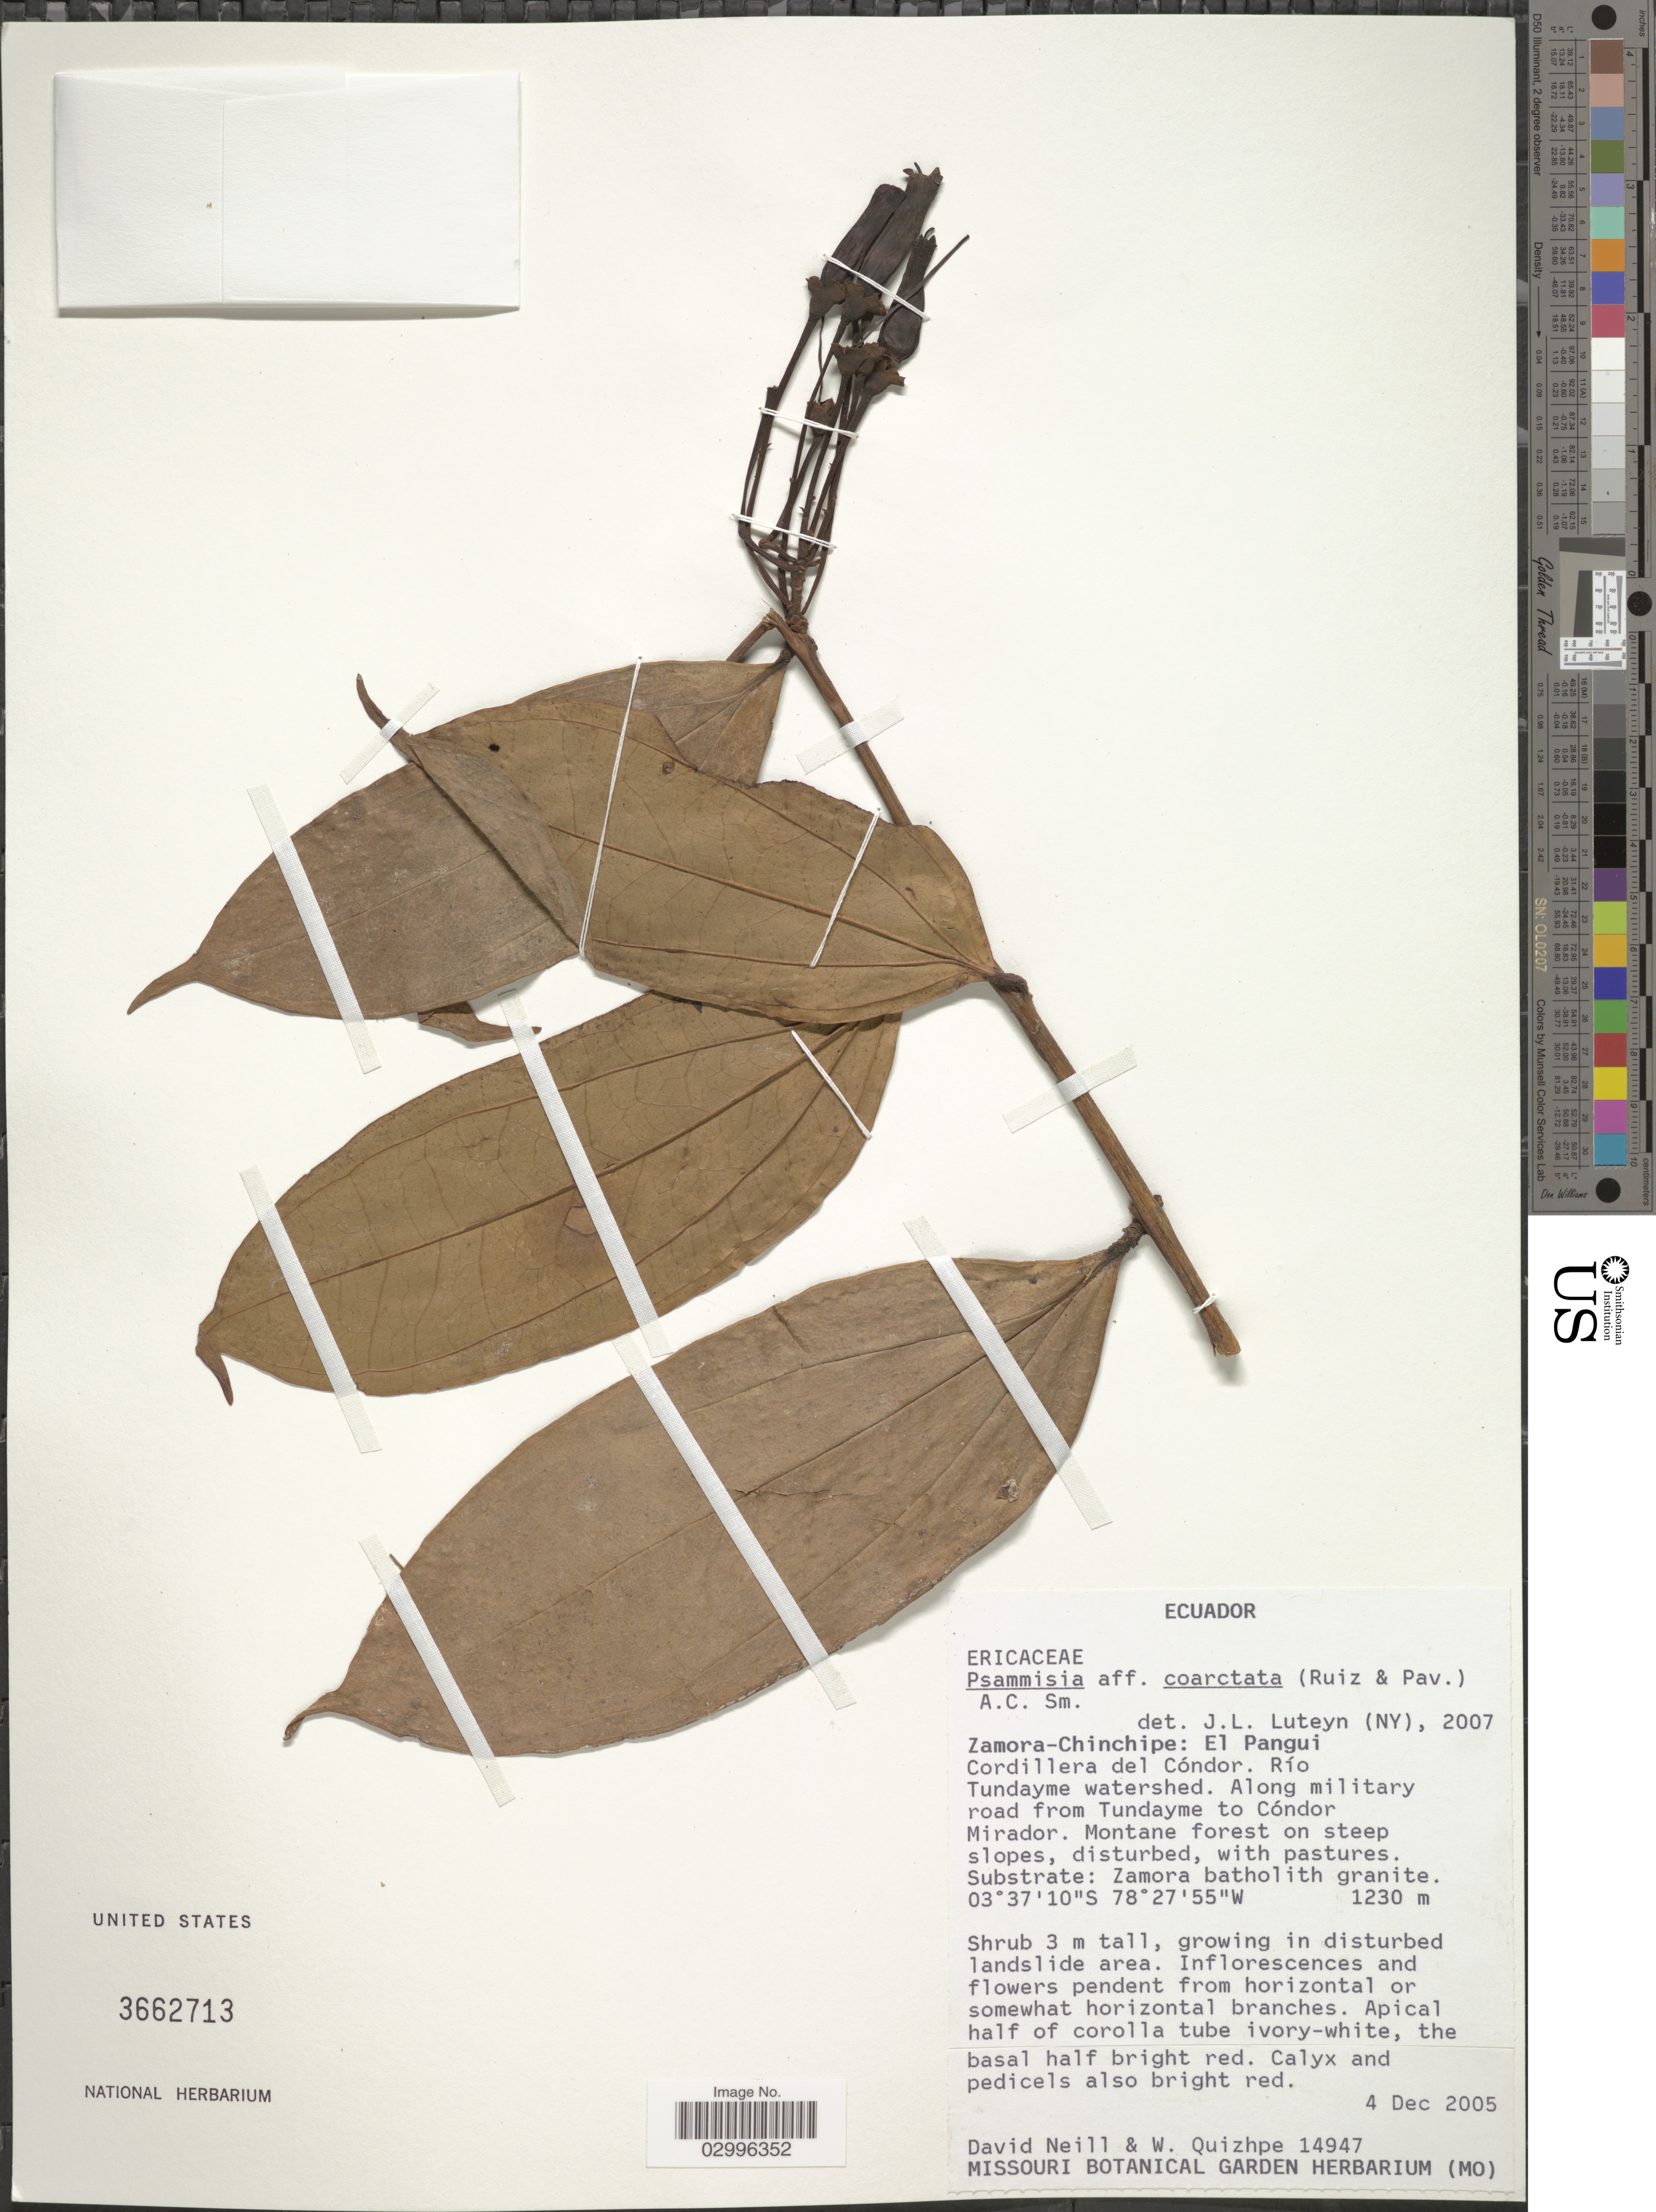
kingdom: Plantae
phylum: Tracheophyta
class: Magnoliopsida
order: Ericales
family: Ericaceae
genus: Psammisia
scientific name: Psammisia coarctata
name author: (Ruiz & Pav.) A.C. Sm.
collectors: D. Neill & W. Quizhpe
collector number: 14947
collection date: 2005-12-04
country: Ecuador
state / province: Zamora-Chinchipe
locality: Zamora-Chinchipe: El Pangui. Cordillera del Cóndor. Río Tundayme watershed. Along military road from Tundayme to Cóndor Mirador.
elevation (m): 1230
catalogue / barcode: US 3662713